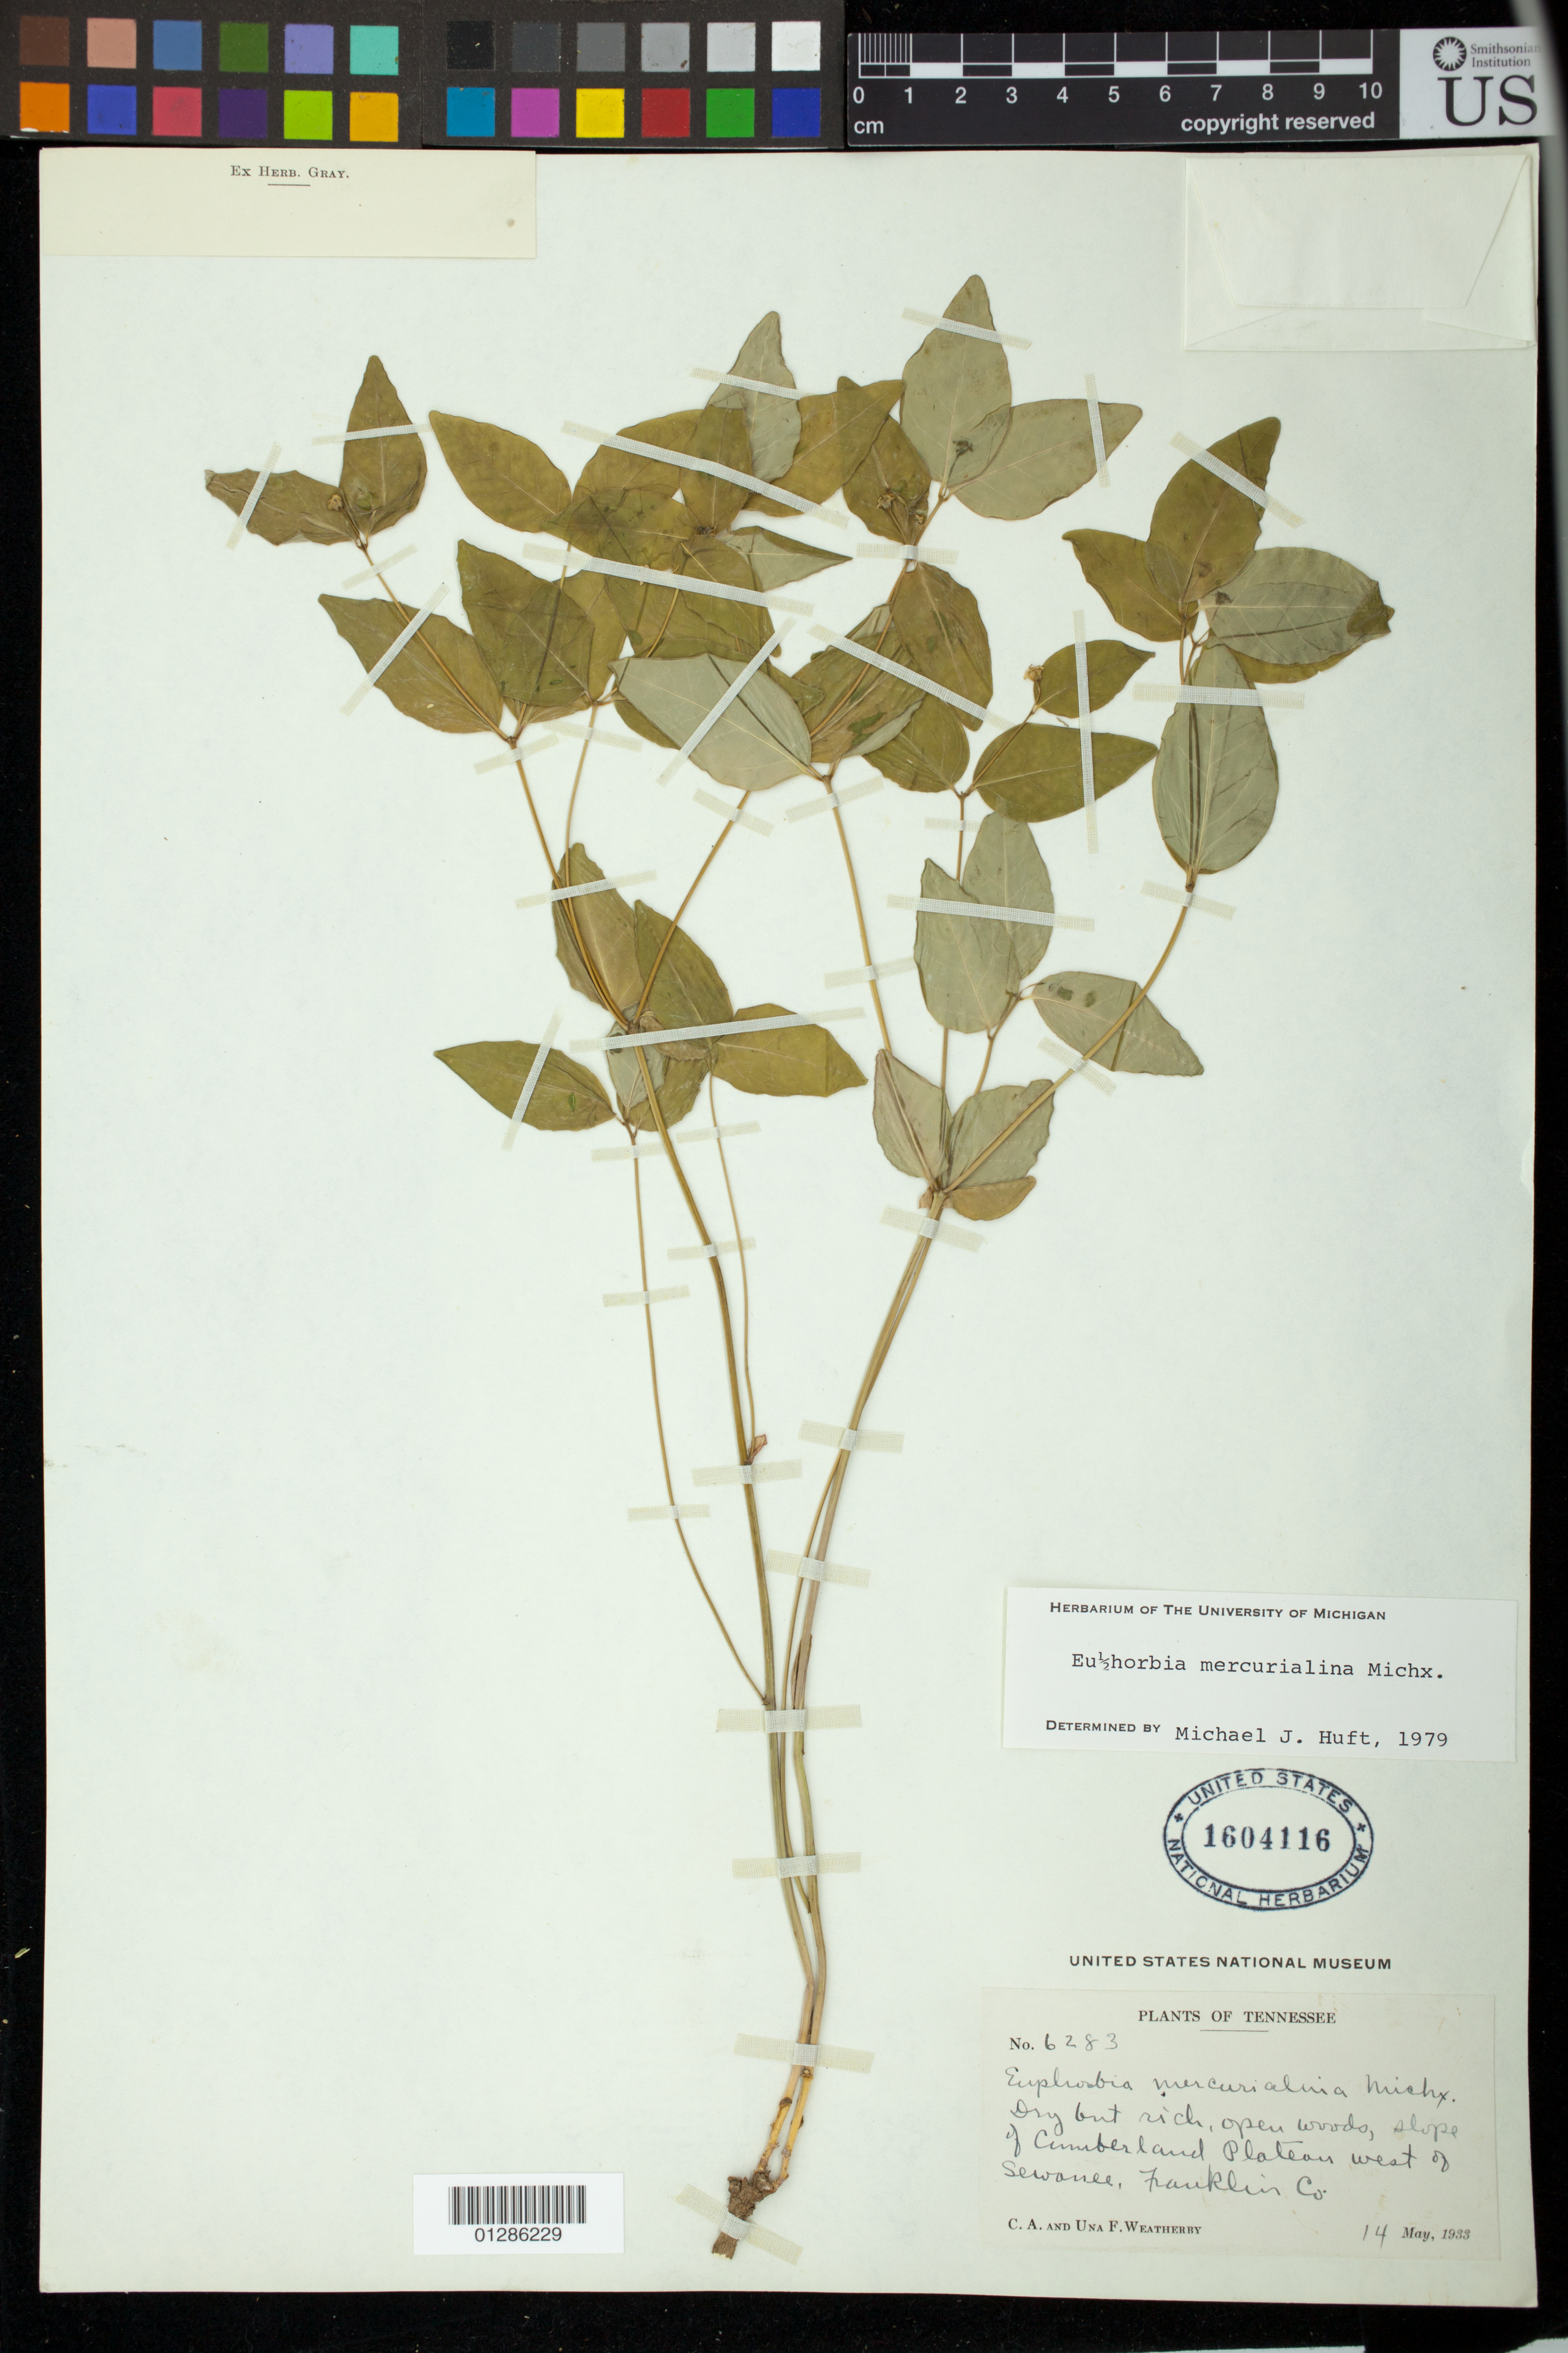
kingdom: Plantae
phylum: Tracheophyta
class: Magnoliopsida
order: Malpighiales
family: Euphorbiaceae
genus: Euphorbia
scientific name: Euphorbia mercurialina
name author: Michx.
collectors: C. A. Weatherby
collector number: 6283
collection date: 1933-05-14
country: United States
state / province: Tennessee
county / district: Franklin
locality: slope of Cumberland Plateau, west of Sewanee,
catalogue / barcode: US 1604116